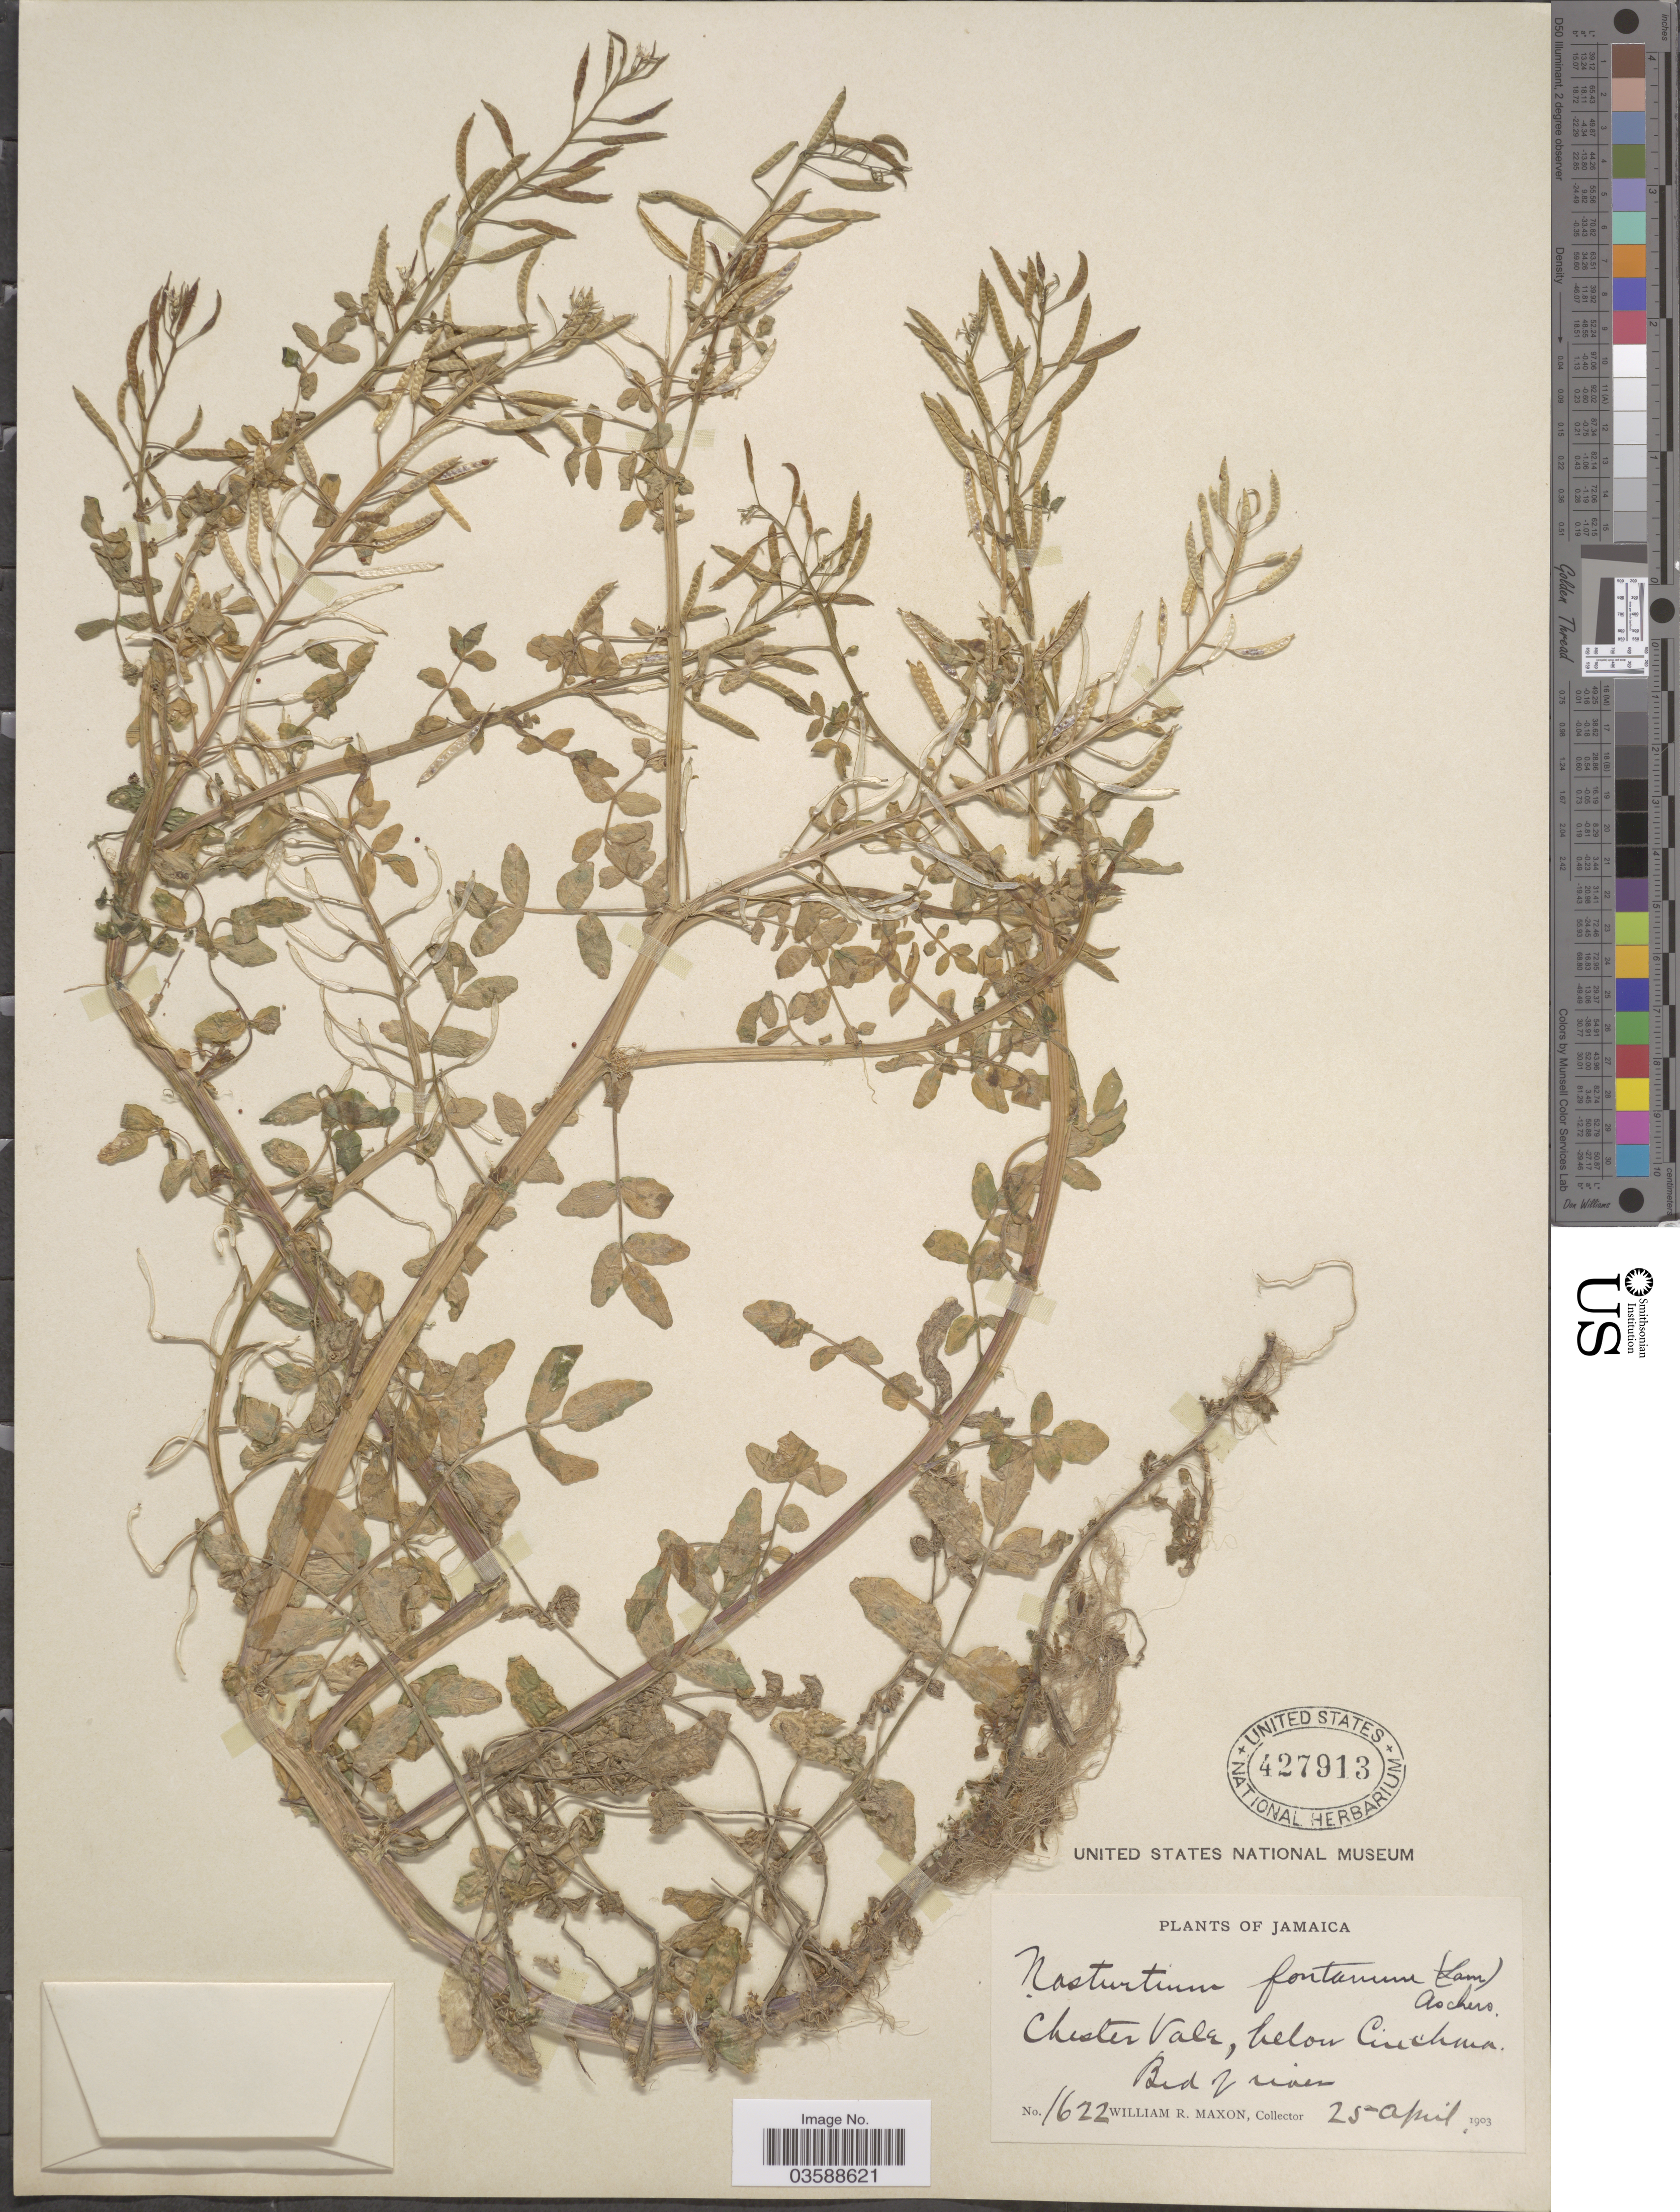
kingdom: Plantae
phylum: Tracheophyta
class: Magnoliopsida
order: Brassicales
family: Brassicaceae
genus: Nasturtium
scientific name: Nasturtium officinale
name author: R. Br.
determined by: Strong, M. T., (US), Smithsonian Institution - National Museum of Natural History (UNITED STATES)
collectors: W. R. Maxon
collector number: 1622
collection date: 1903-04-25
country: Jamaica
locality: Chester Vale, below Cinchona. Bed of river.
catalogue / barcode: US 427913